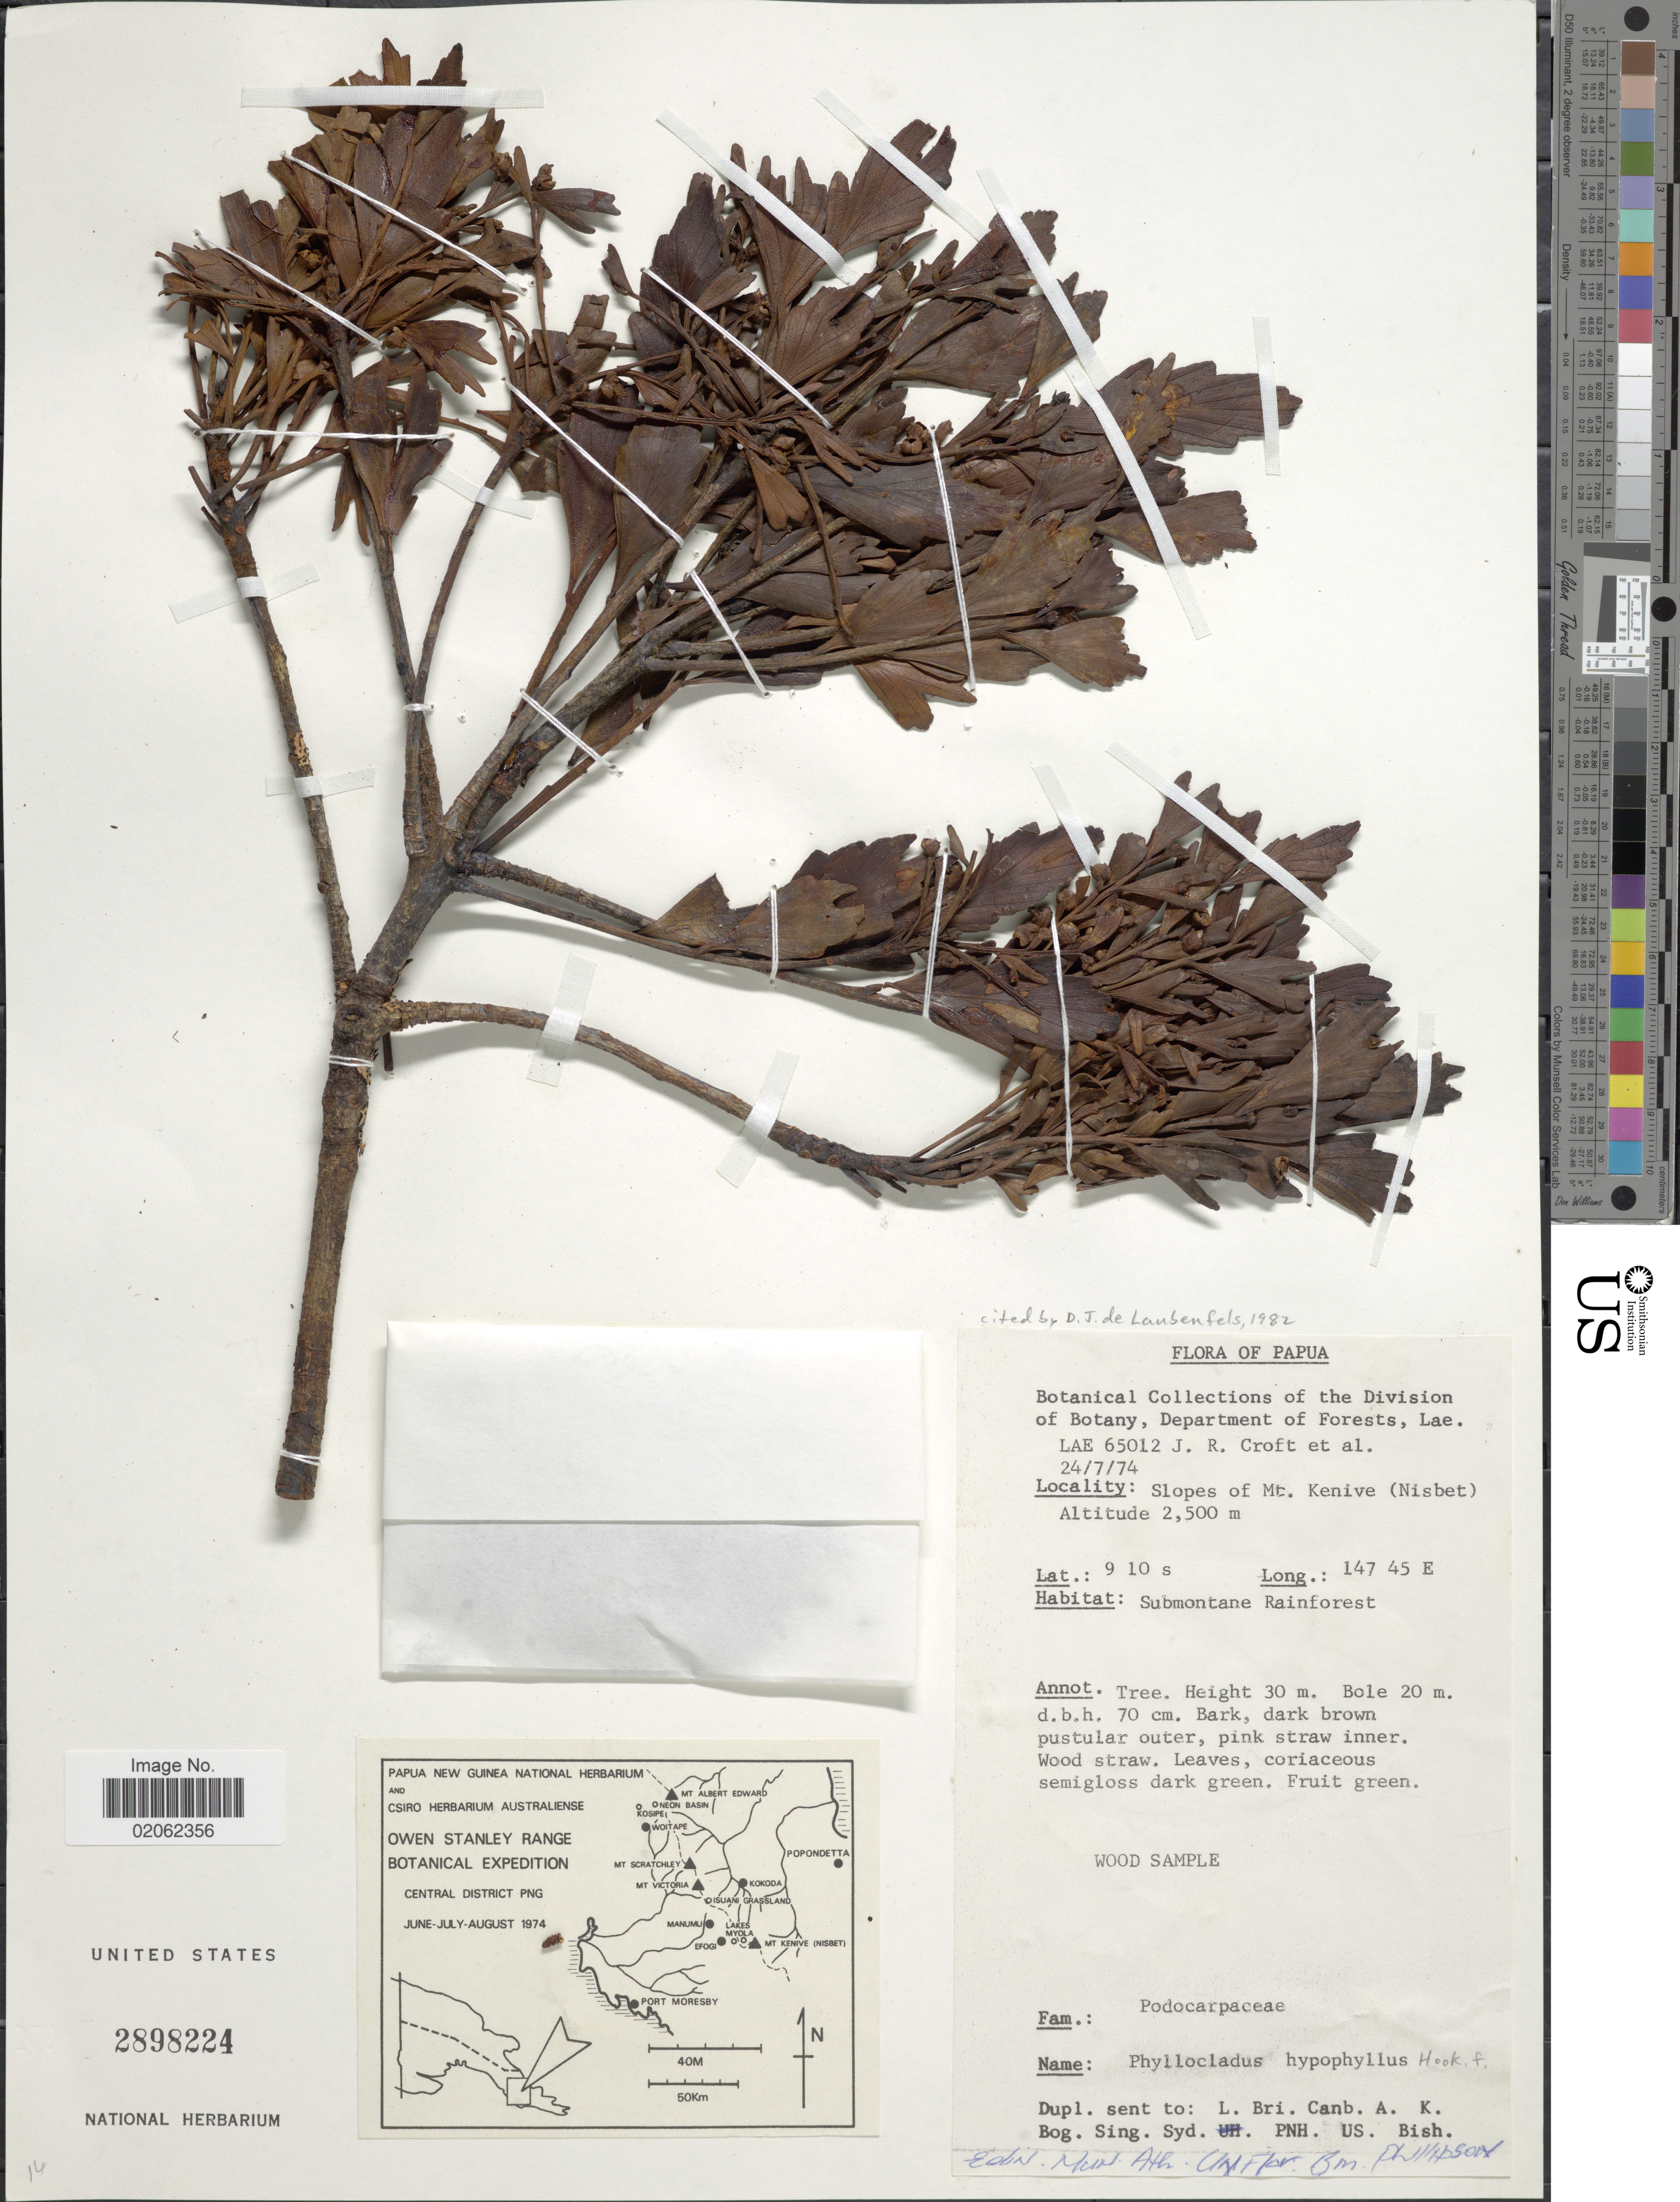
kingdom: Plantae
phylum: Tracheophyta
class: Pinopsida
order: Pinales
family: Phyllocladaceae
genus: Phyllocladus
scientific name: Phyllocladus hypophyllus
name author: Hook. f.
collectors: J. R. Croft & et al.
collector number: LAE 65012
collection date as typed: Transcribed d/m/y: 24/7/74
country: Papua New Guinea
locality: Papua, Slopes of Mt Kenive (Nisbet)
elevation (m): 2500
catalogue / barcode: US 2898224